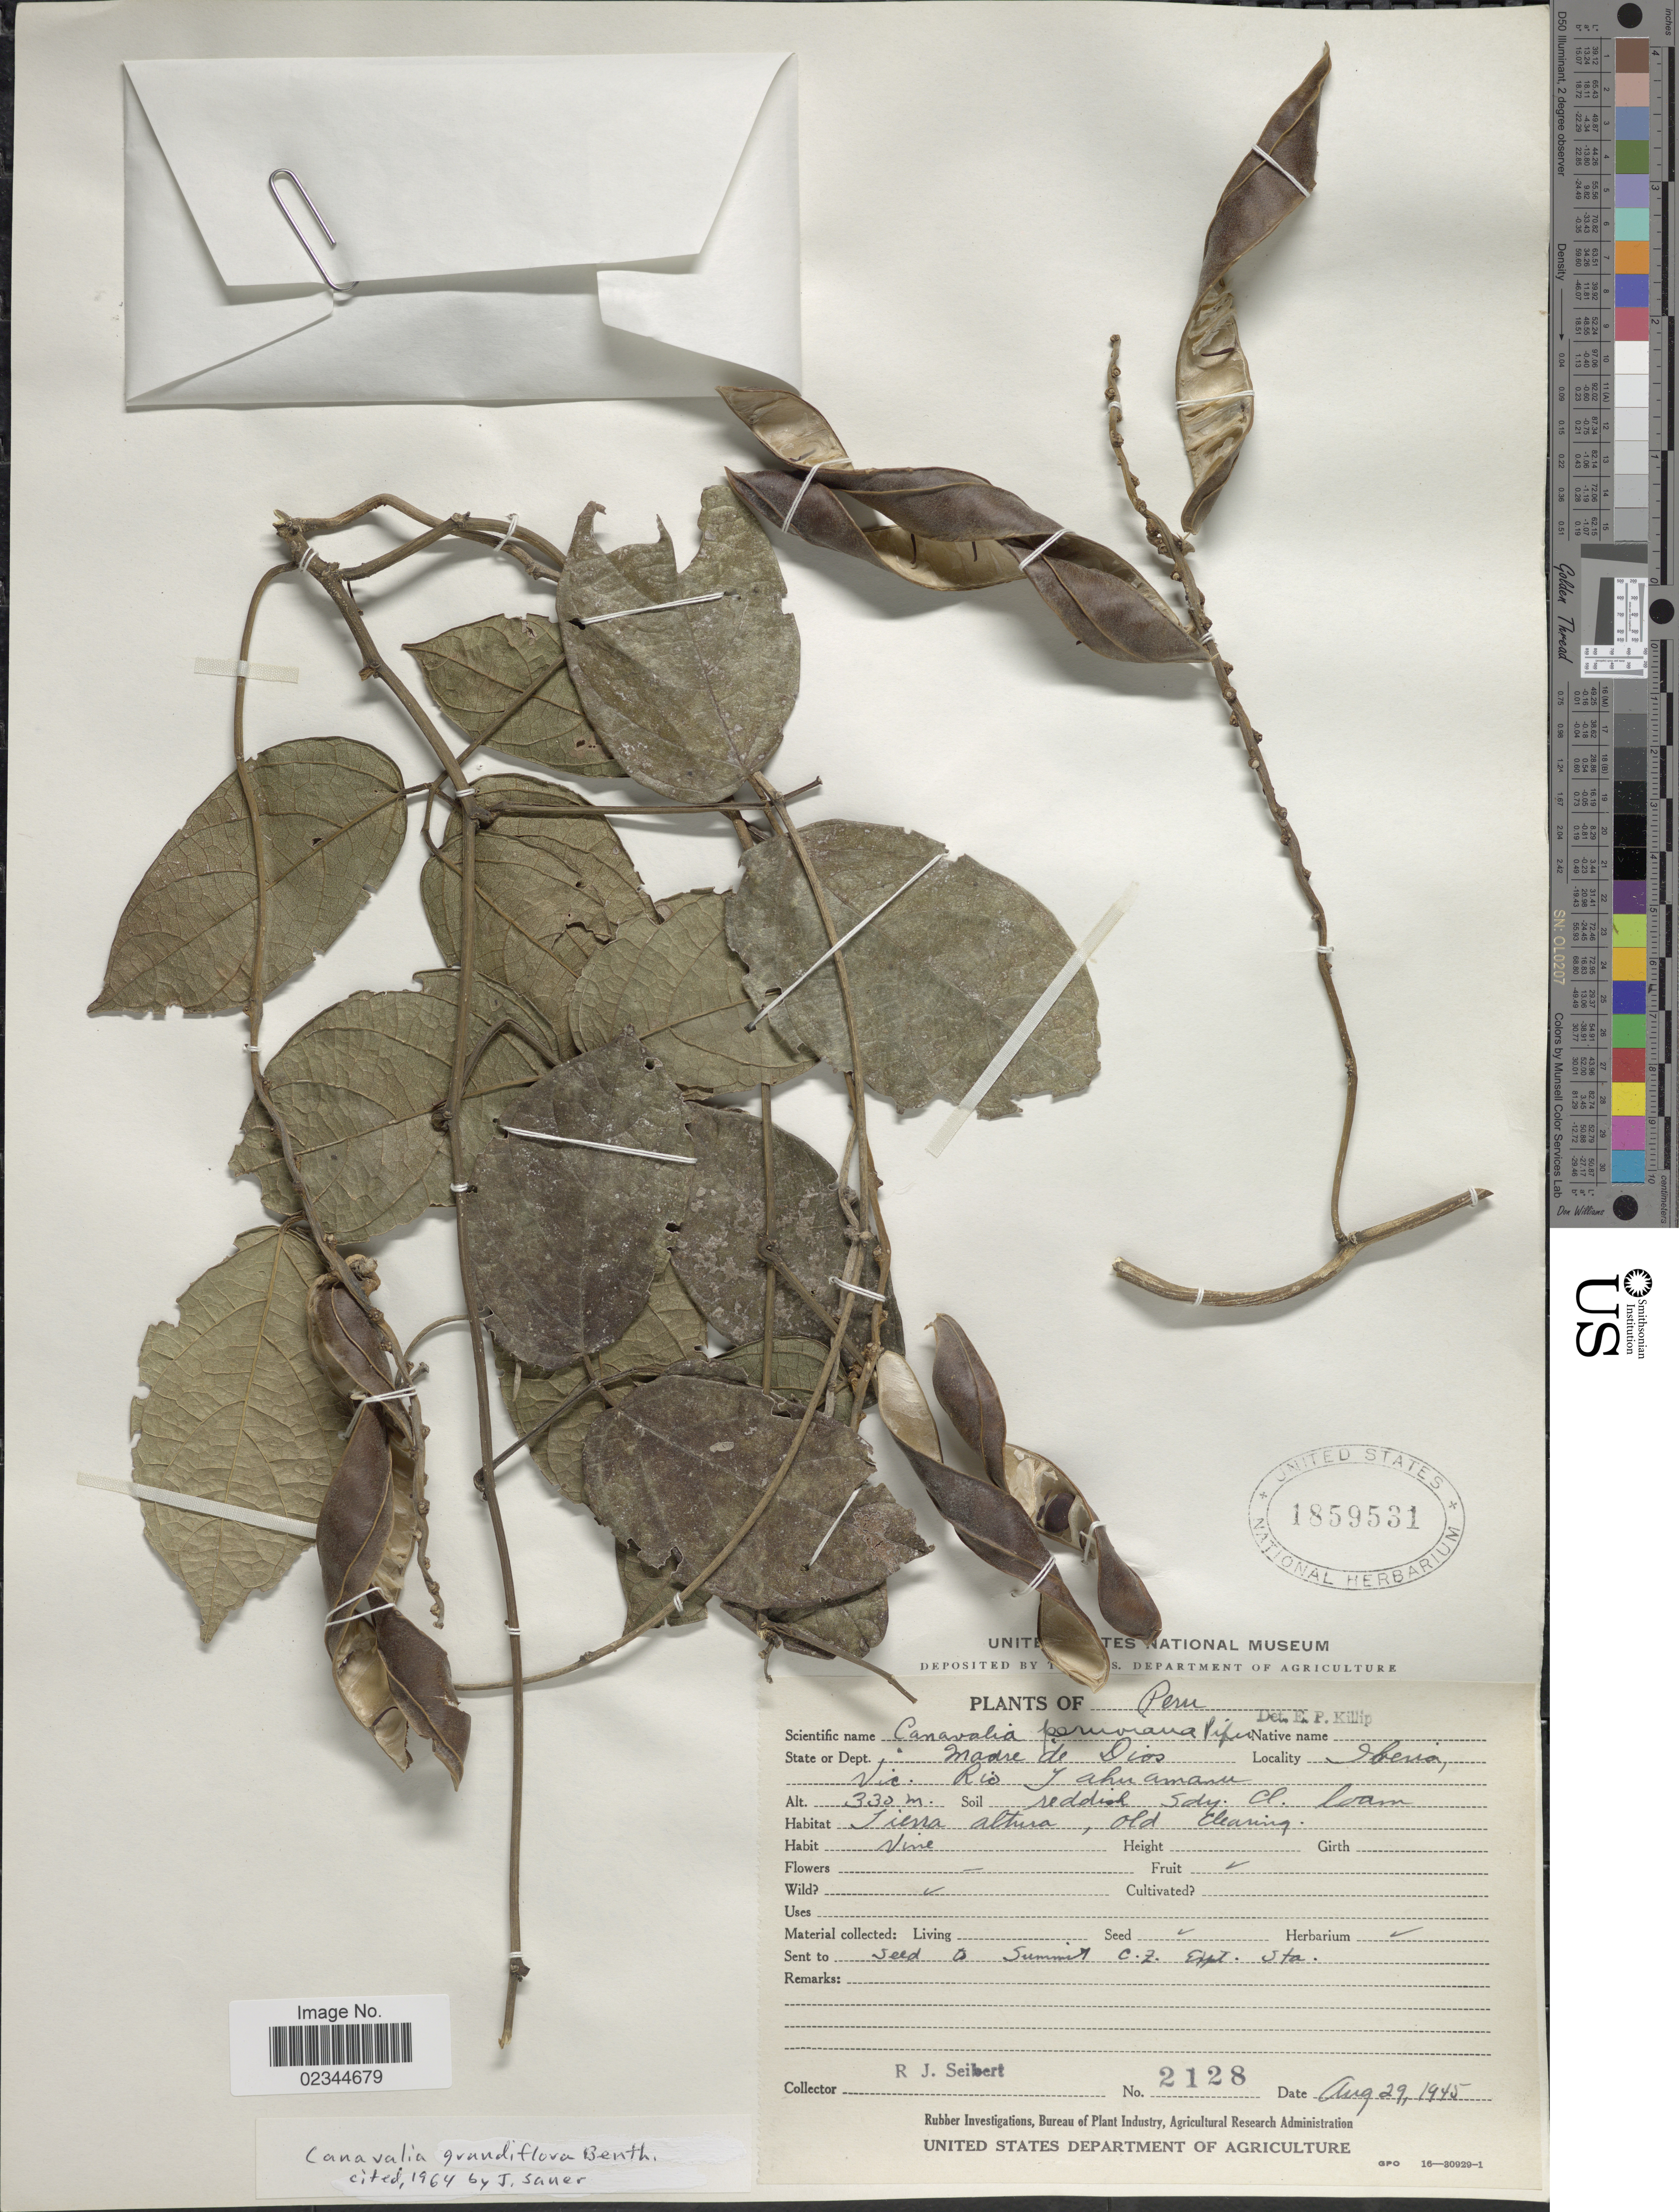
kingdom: Plantae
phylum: Tracheophyta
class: Magnoliopsida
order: Fabales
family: Fabaceae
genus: Canavalia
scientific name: Canavalia grandiflora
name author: Benth.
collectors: R. J. Seibert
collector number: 2128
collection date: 1945-08-29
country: Peru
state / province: Madre de Dios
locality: State or dept. Madre de Dios, Iberia. Vic. Rio Jahuamanu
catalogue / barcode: US 1859531